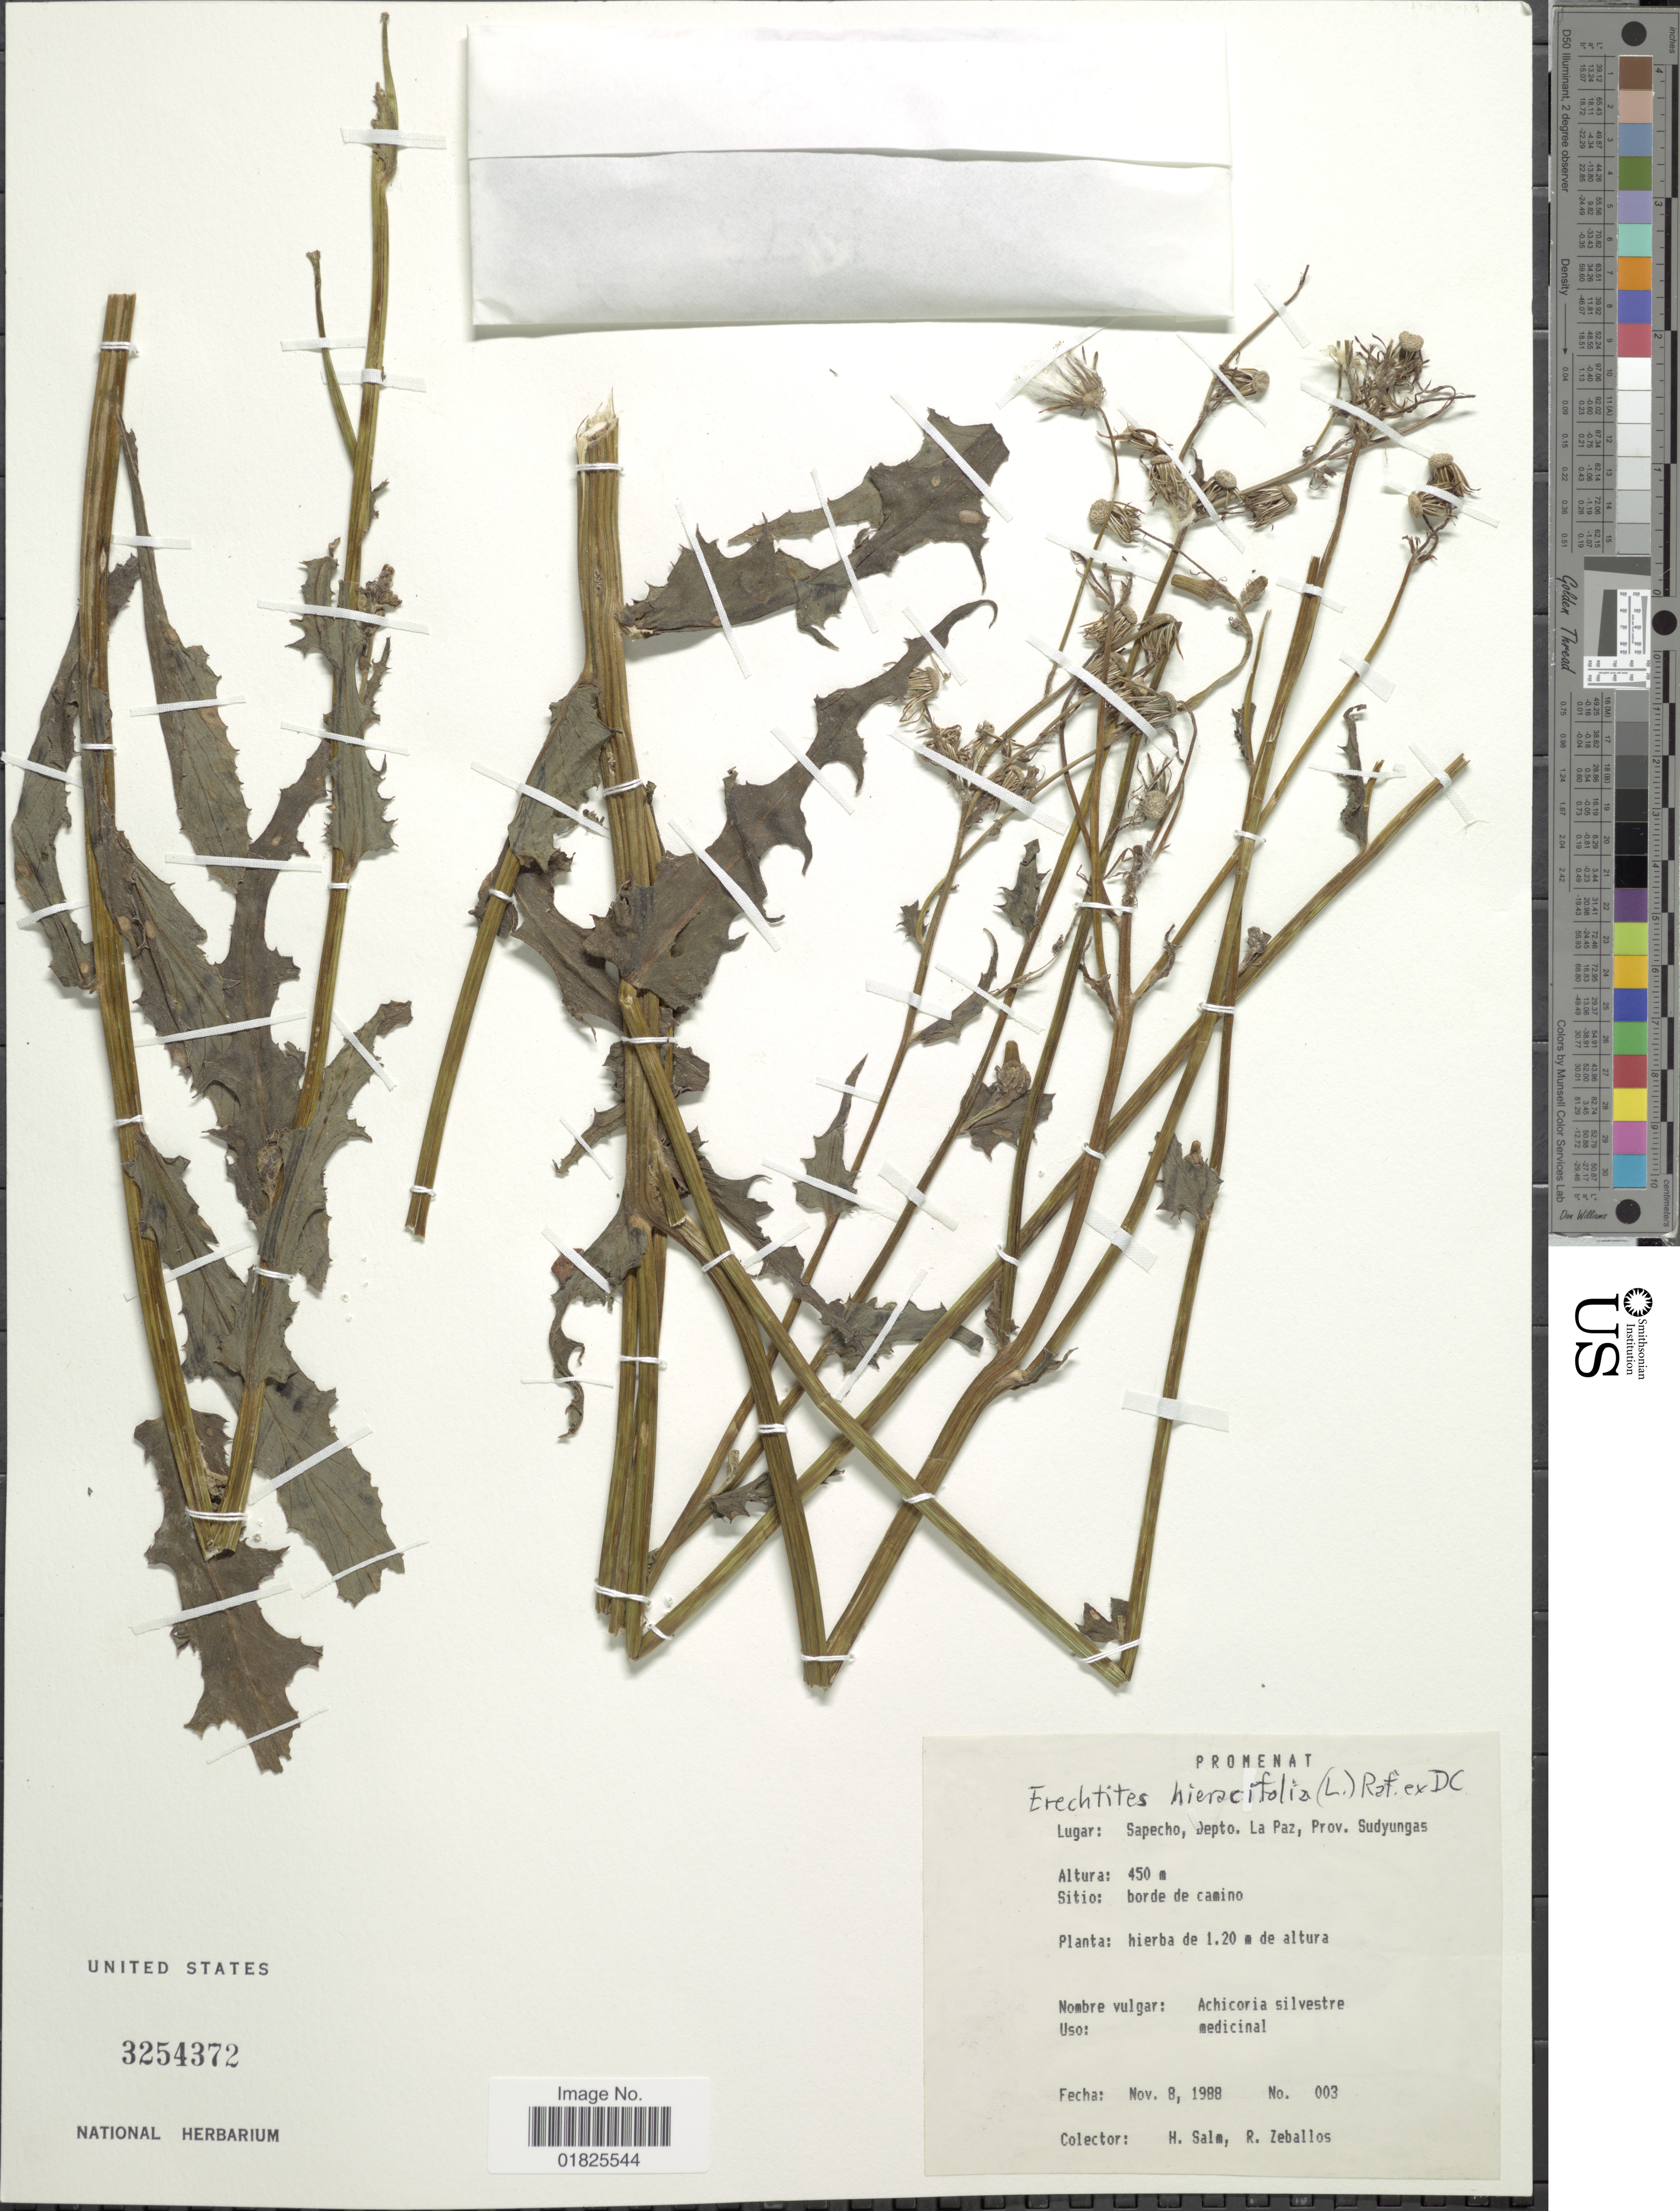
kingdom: Plantae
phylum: Tracheophyta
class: Magnoliopsida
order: Asterales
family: Asteraceae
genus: Erechtites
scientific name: Erechtites hieraciifolius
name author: (L.) Raf. ex DC.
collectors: H. Salm & R. Zeballos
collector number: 003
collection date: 1988-11-08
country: Bolivia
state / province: La Paz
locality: Sapecho, Prov. Sud Yungas. Promenat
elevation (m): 450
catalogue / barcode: US 3254372